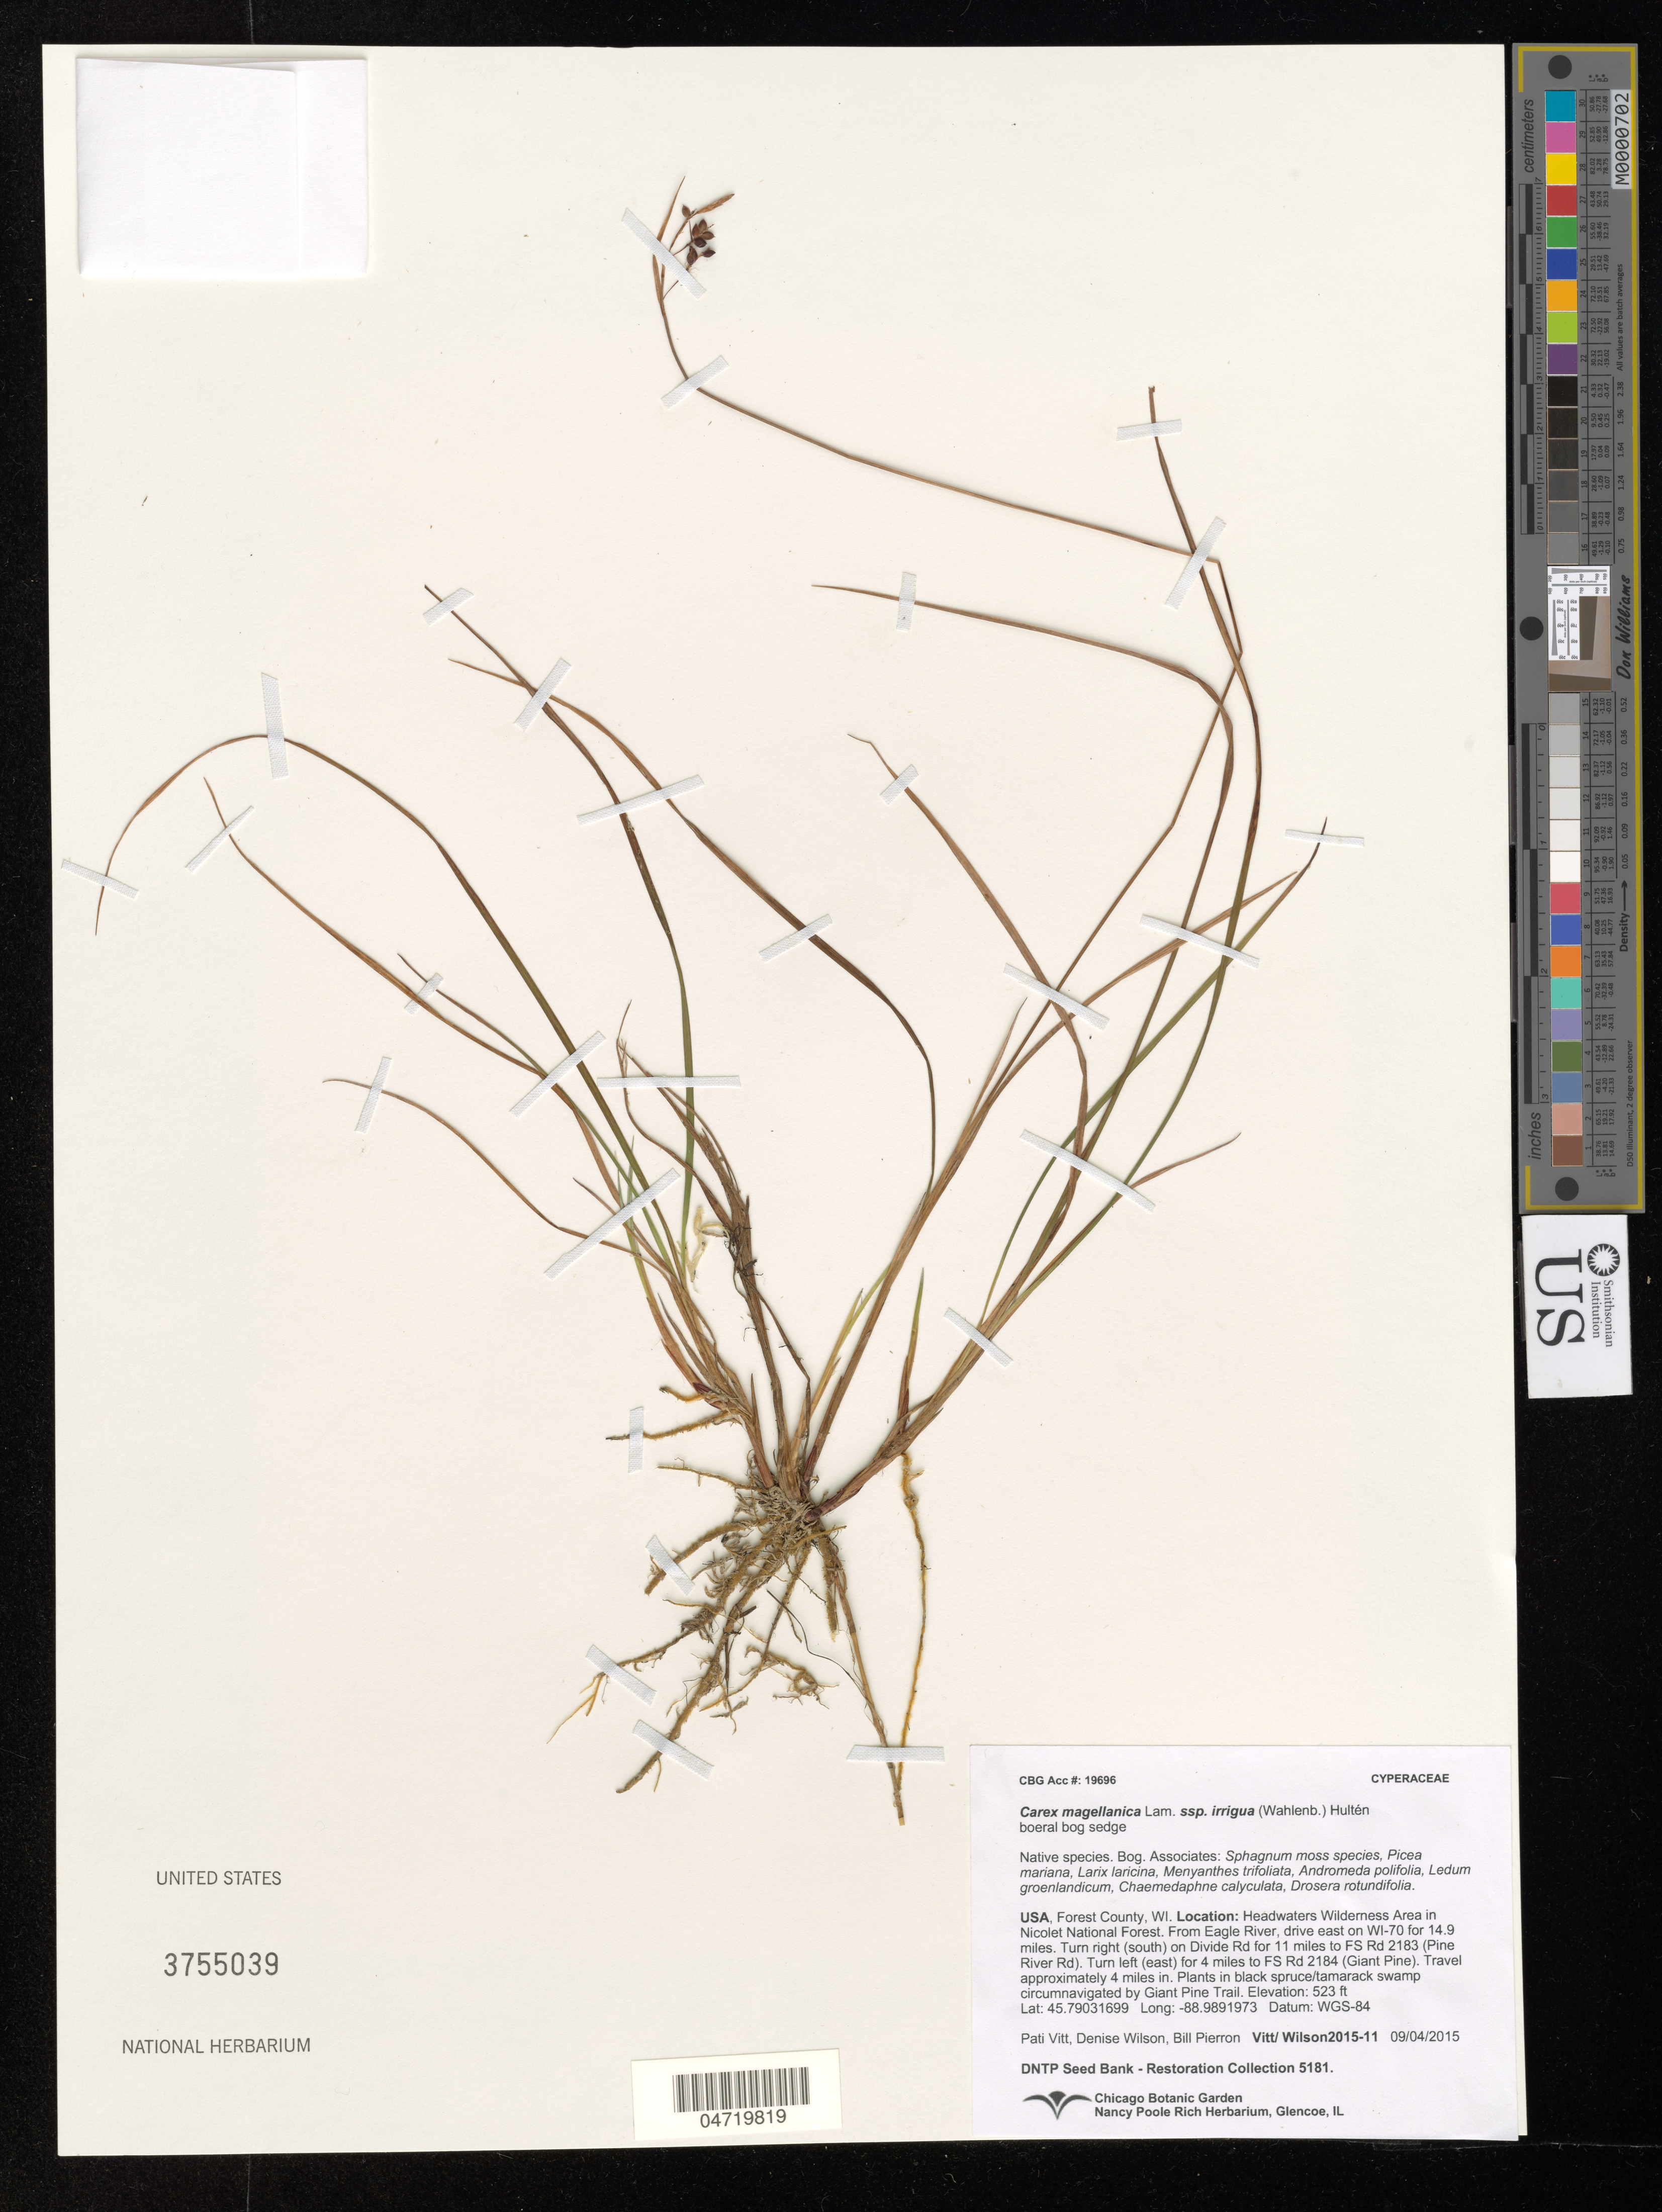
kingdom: Plantae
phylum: Tracheophyta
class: Liliopsida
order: Poales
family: Cyperaceae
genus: Carex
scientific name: Carex magellanica subsp. irrigua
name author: (Wahlenb.) Hiitonen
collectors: P. Vitt, D. Wilson & B. Pierron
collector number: Vitt/Wilson 2015-11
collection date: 2015-09-04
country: United States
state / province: Wisconsin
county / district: Forest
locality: Headwaters Wilderness Area in Nicolet National Forest.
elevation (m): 159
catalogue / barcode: US 3755039